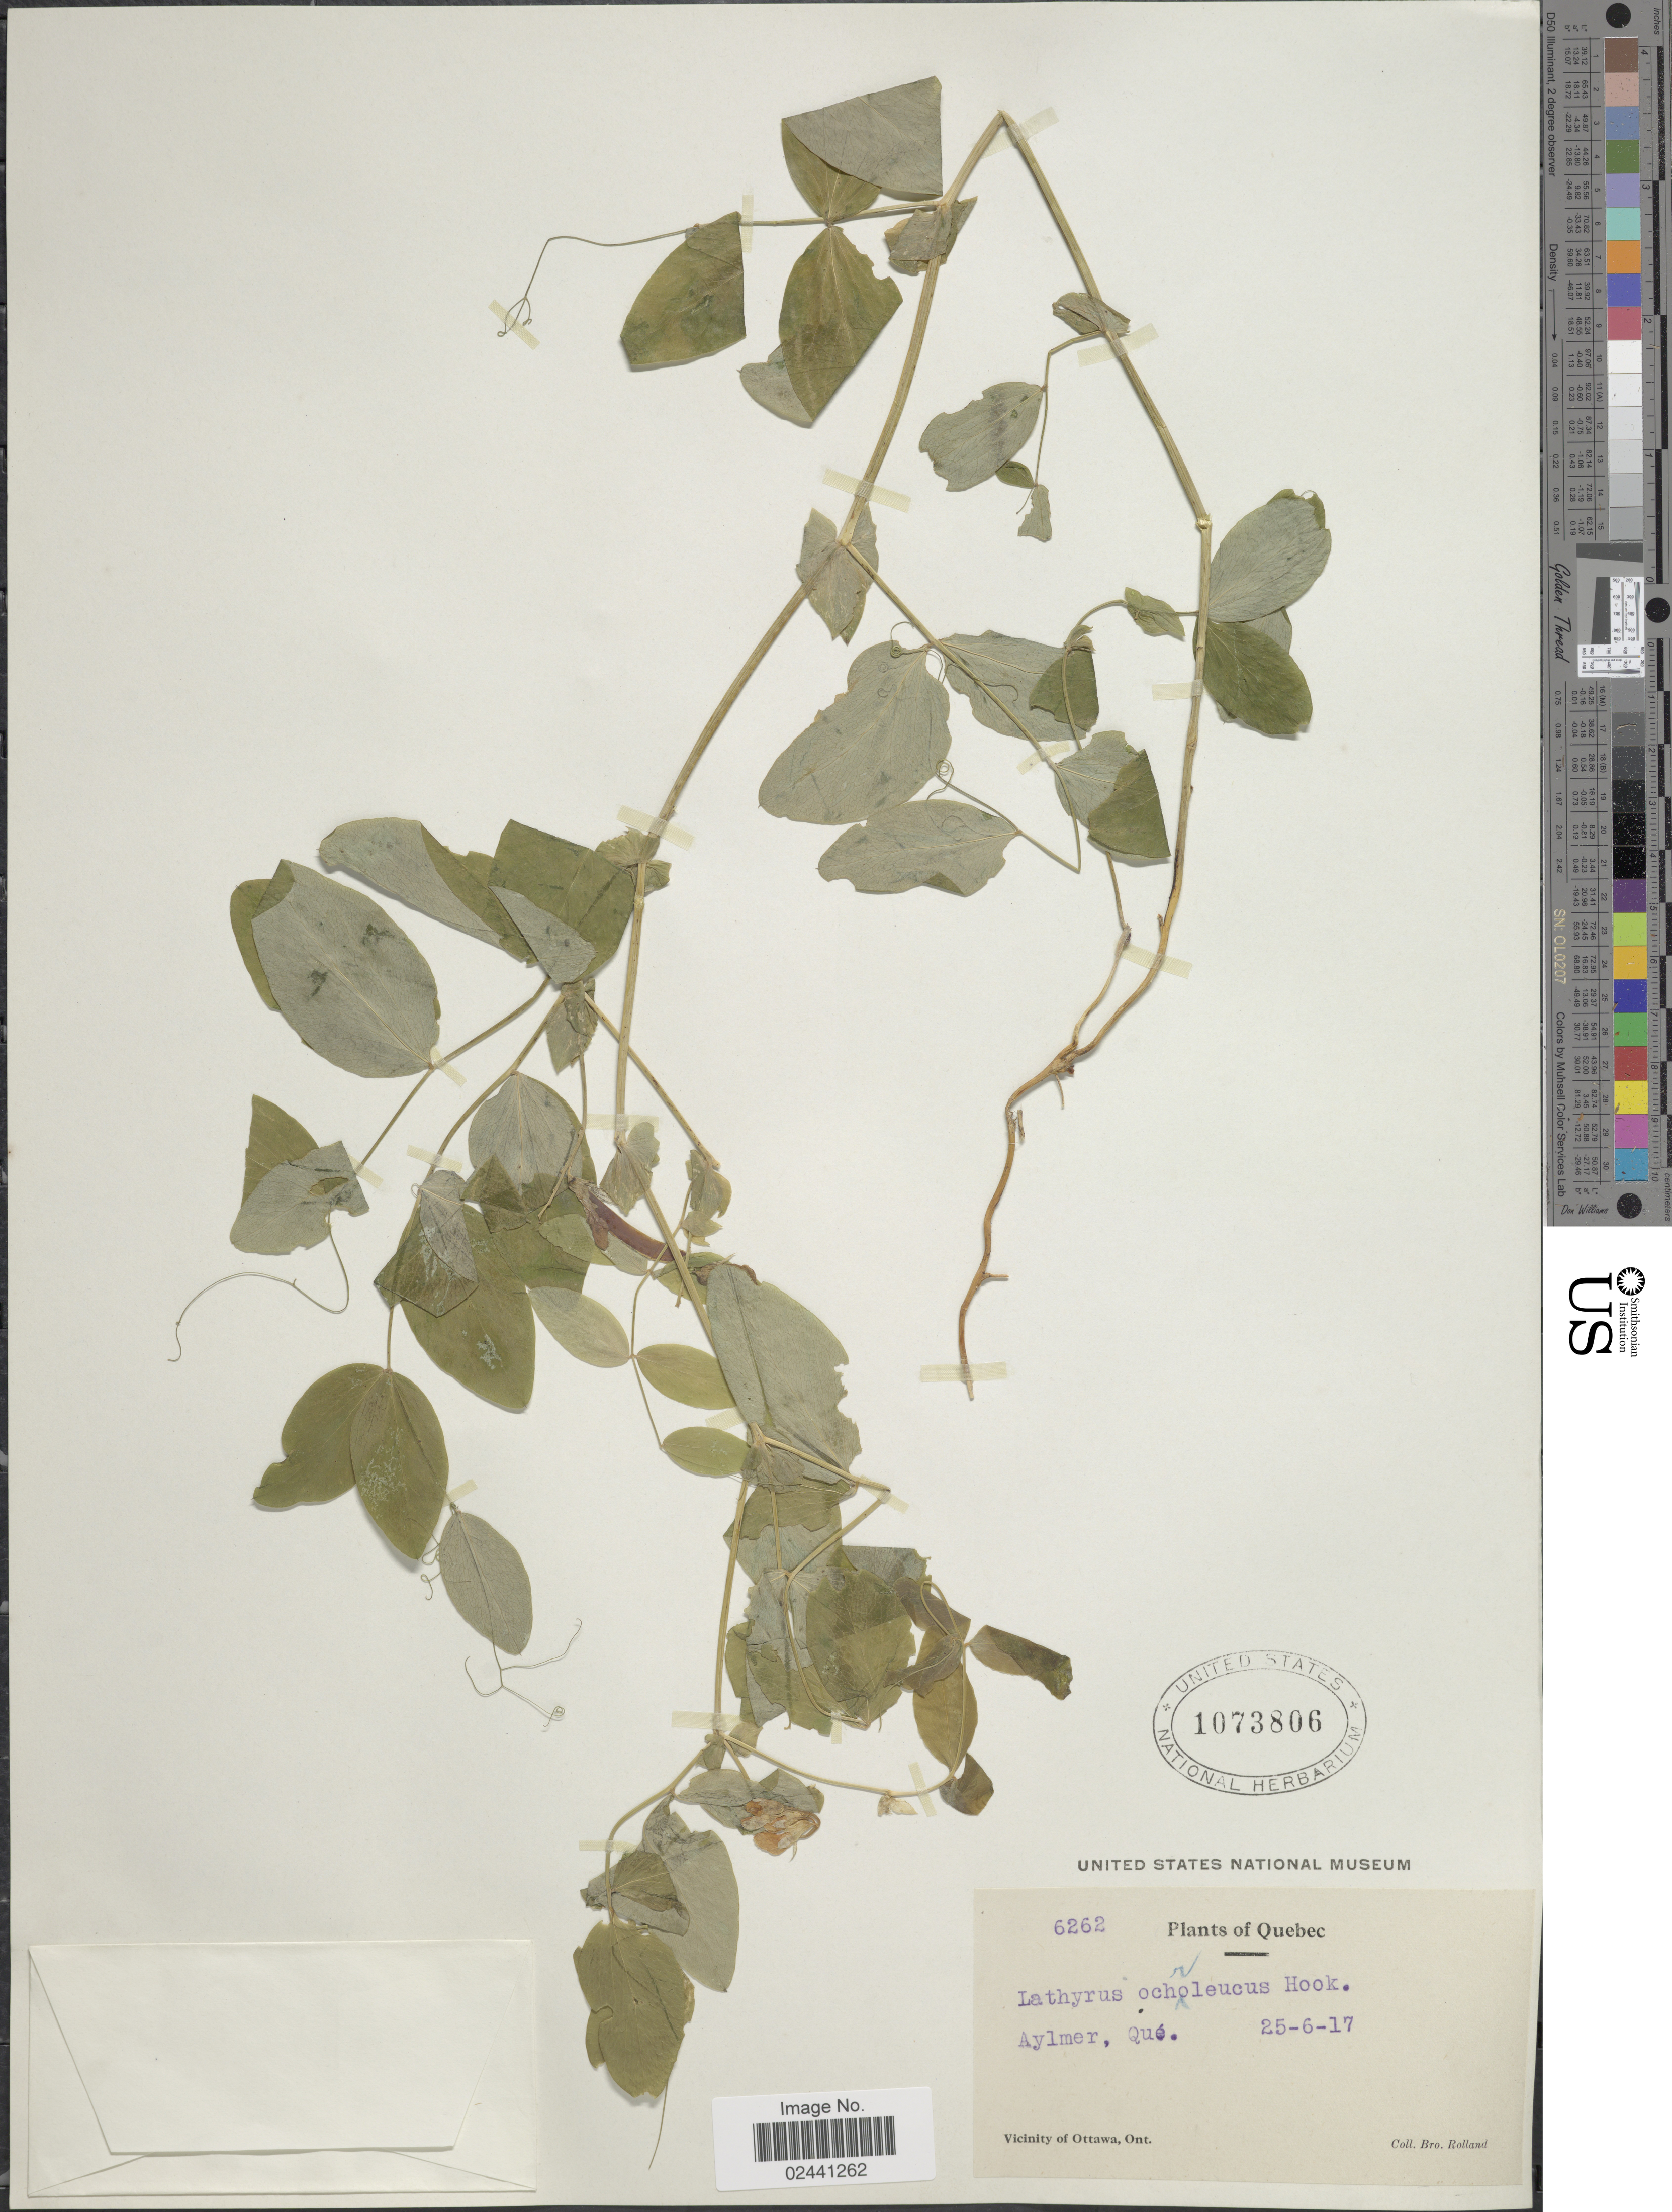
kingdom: Plantae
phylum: Tracheophyta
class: Magnoliopsida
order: Fabales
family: Fabaceae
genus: Lathyrus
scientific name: Lathyrus ochroleucus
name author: Hook.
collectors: B. Rolland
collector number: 6262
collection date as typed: Transcribed d/m/y: 25/6/17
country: Canada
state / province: Quebec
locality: Aylmer, Que., Vicinity of Ottawa, Ont.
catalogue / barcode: US 1073806